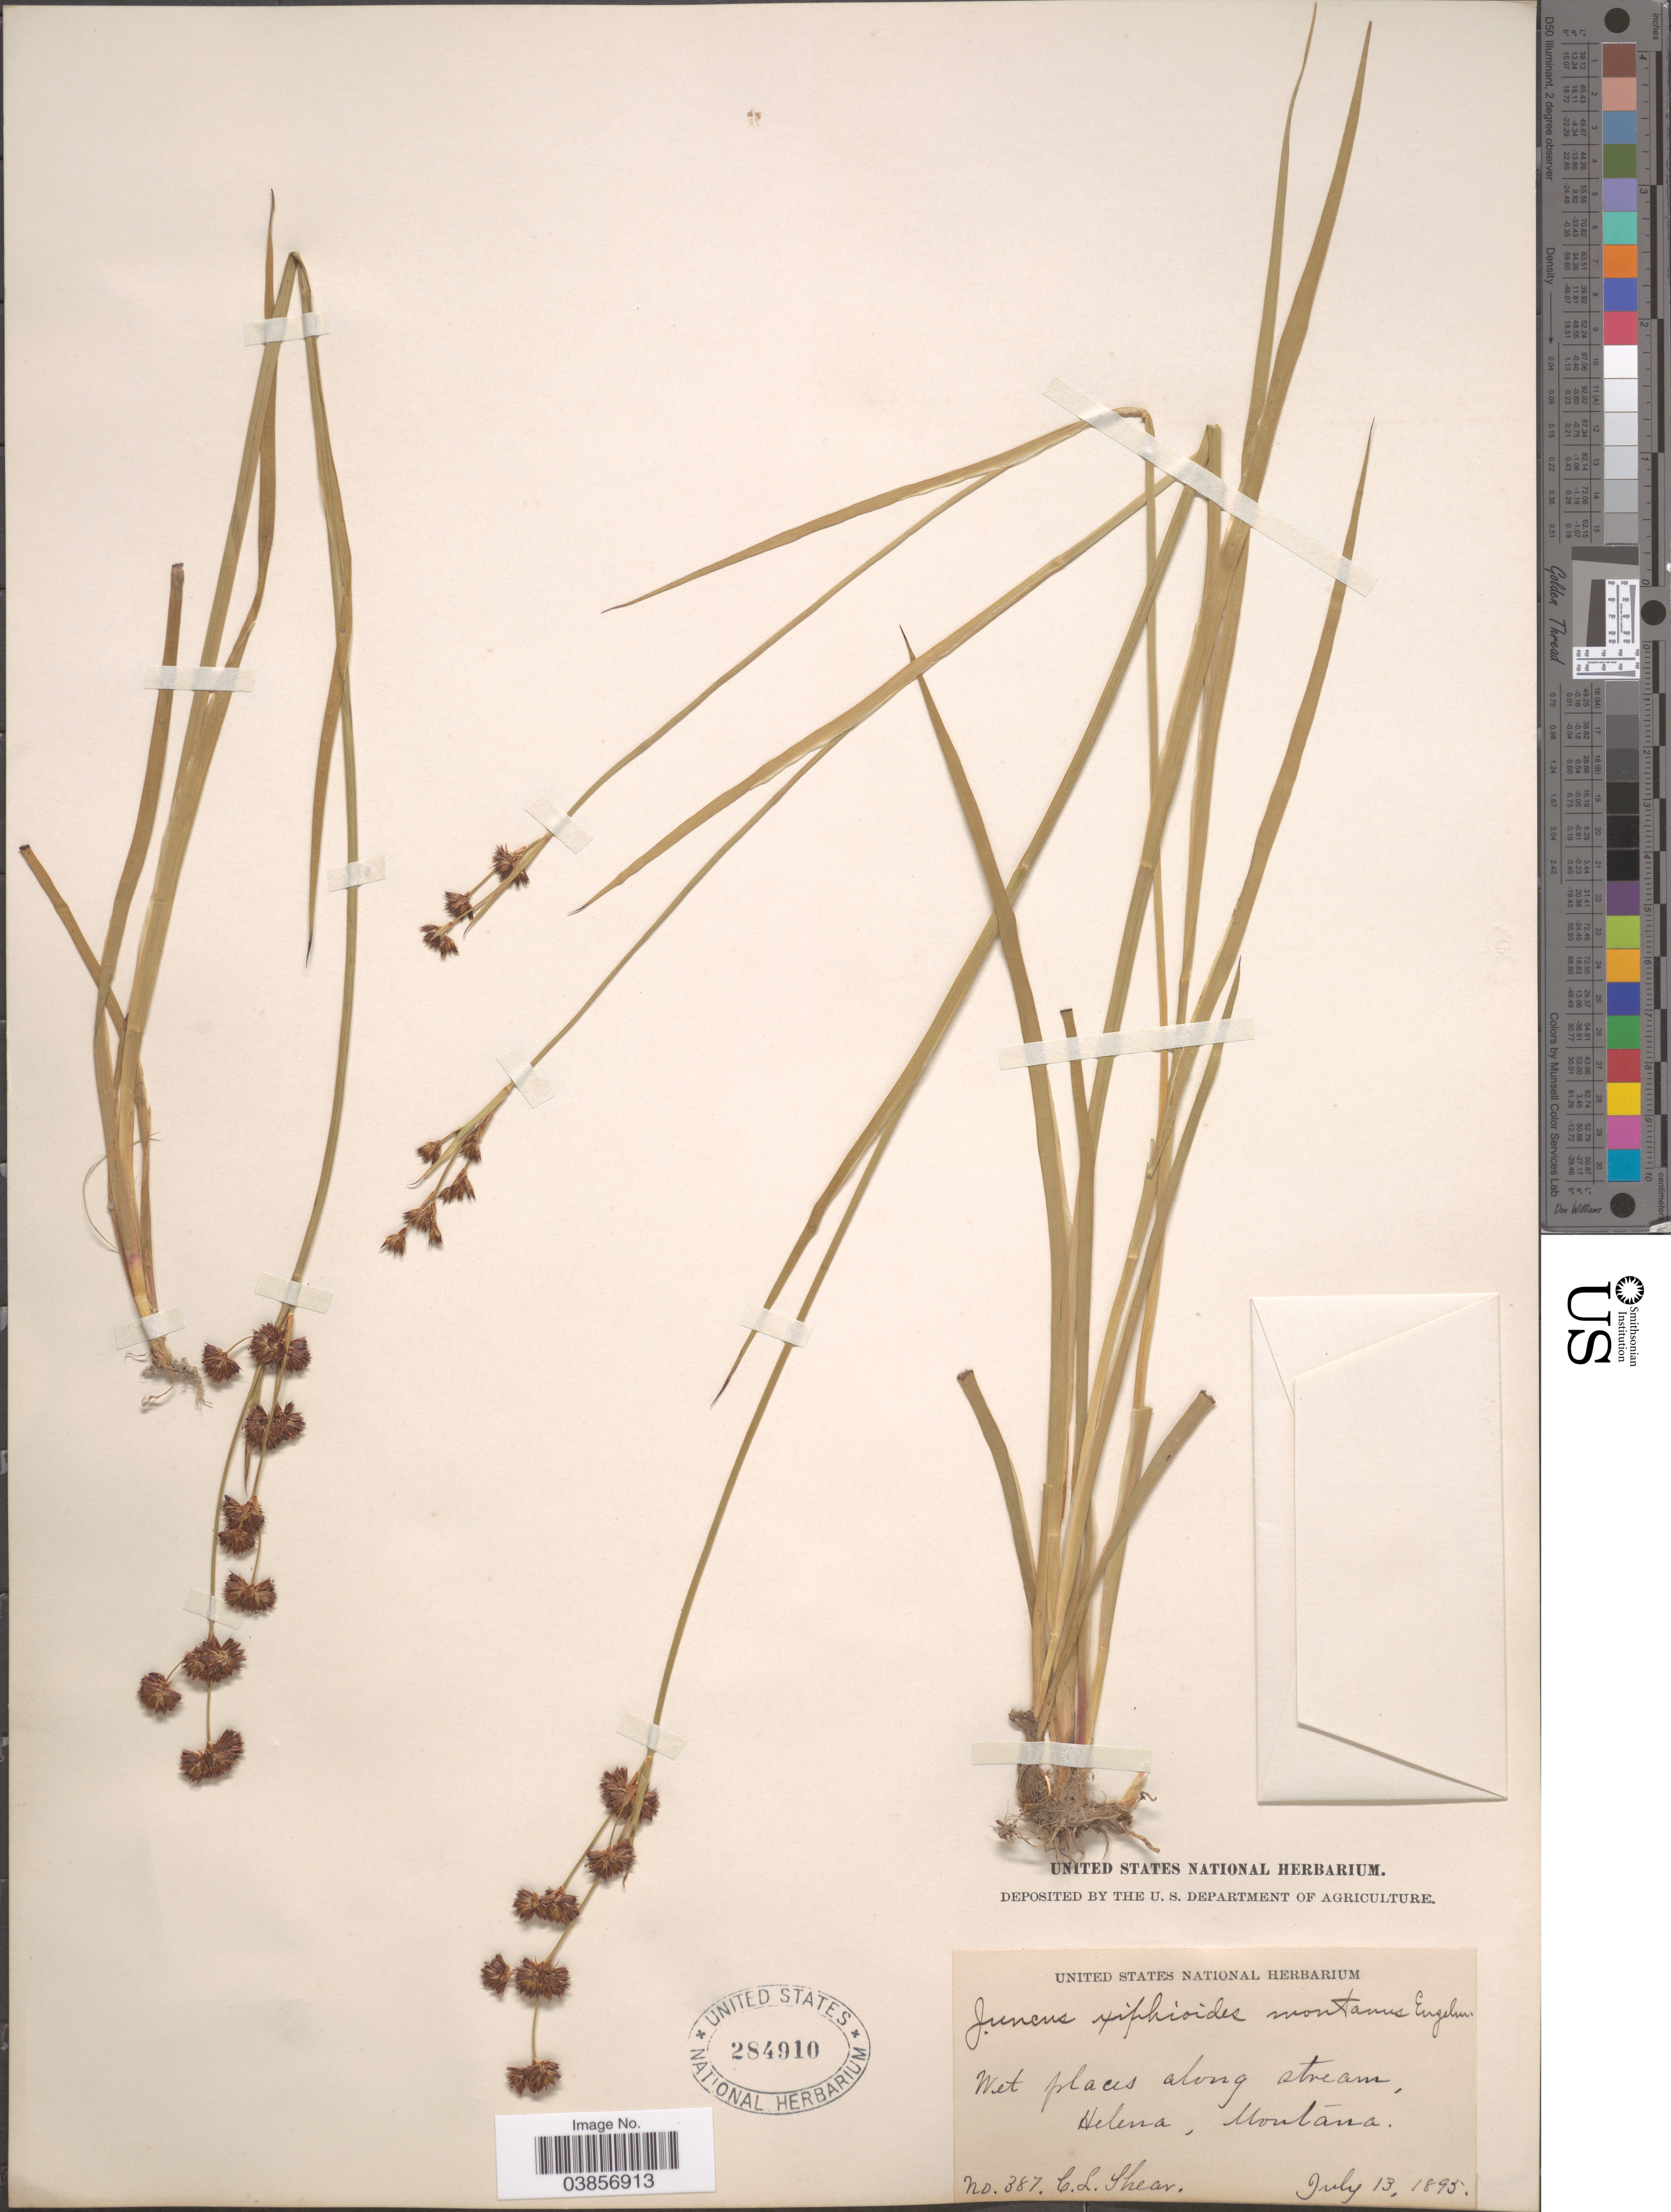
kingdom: Plantae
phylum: Tracheophyta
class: Liliopsida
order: Poales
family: Juncaceae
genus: Juncus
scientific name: Juncus saximontanus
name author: A. Nelson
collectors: C. L. Shear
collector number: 387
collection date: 1895-07-13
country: United States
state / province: Montana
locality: Along stream, Helena.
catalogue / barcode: US 284910